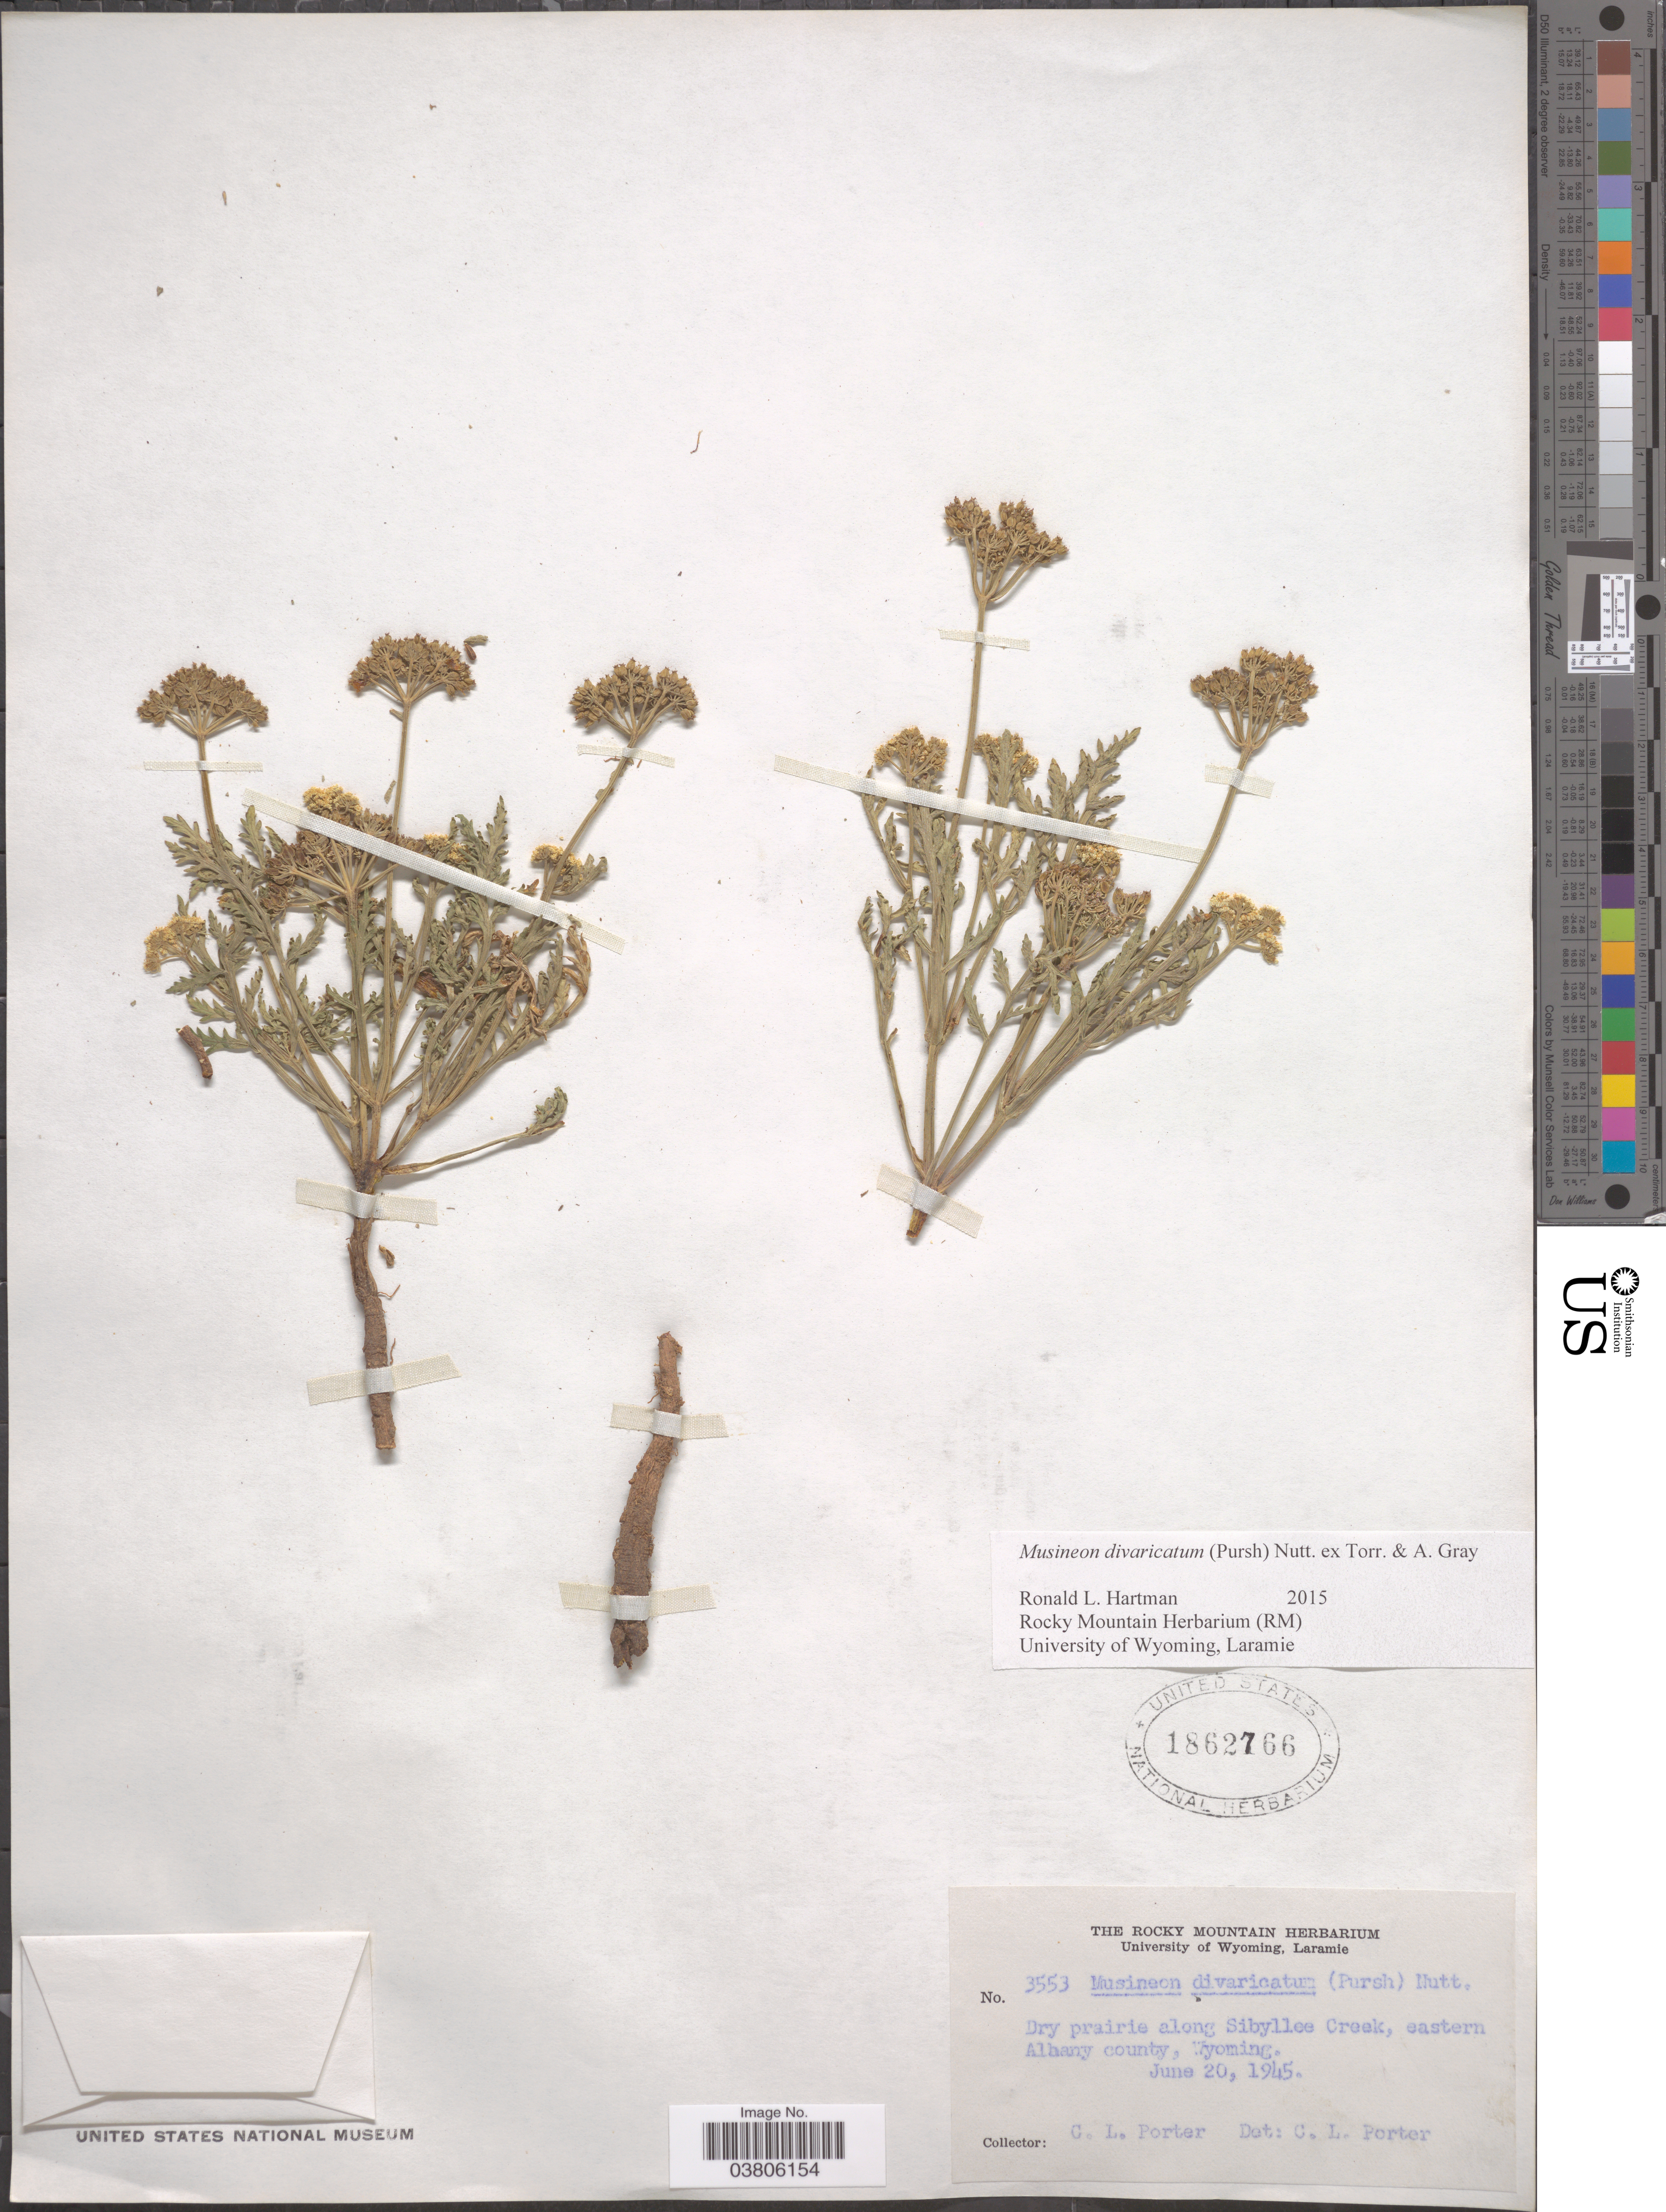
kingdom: Plantae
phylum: Tracheophyta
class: Magnoliopsida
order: Apiales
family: Apiaceae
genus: Musineon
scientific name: Musineon divaricatum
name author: (Pursh) Nutt.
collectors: C. L. Porter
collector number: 3553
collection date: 1945-06-20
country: United States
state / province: Wyoming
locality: Dry prairie along Sibyllee Creek, eastern Albany county.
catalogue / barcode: US 1862766